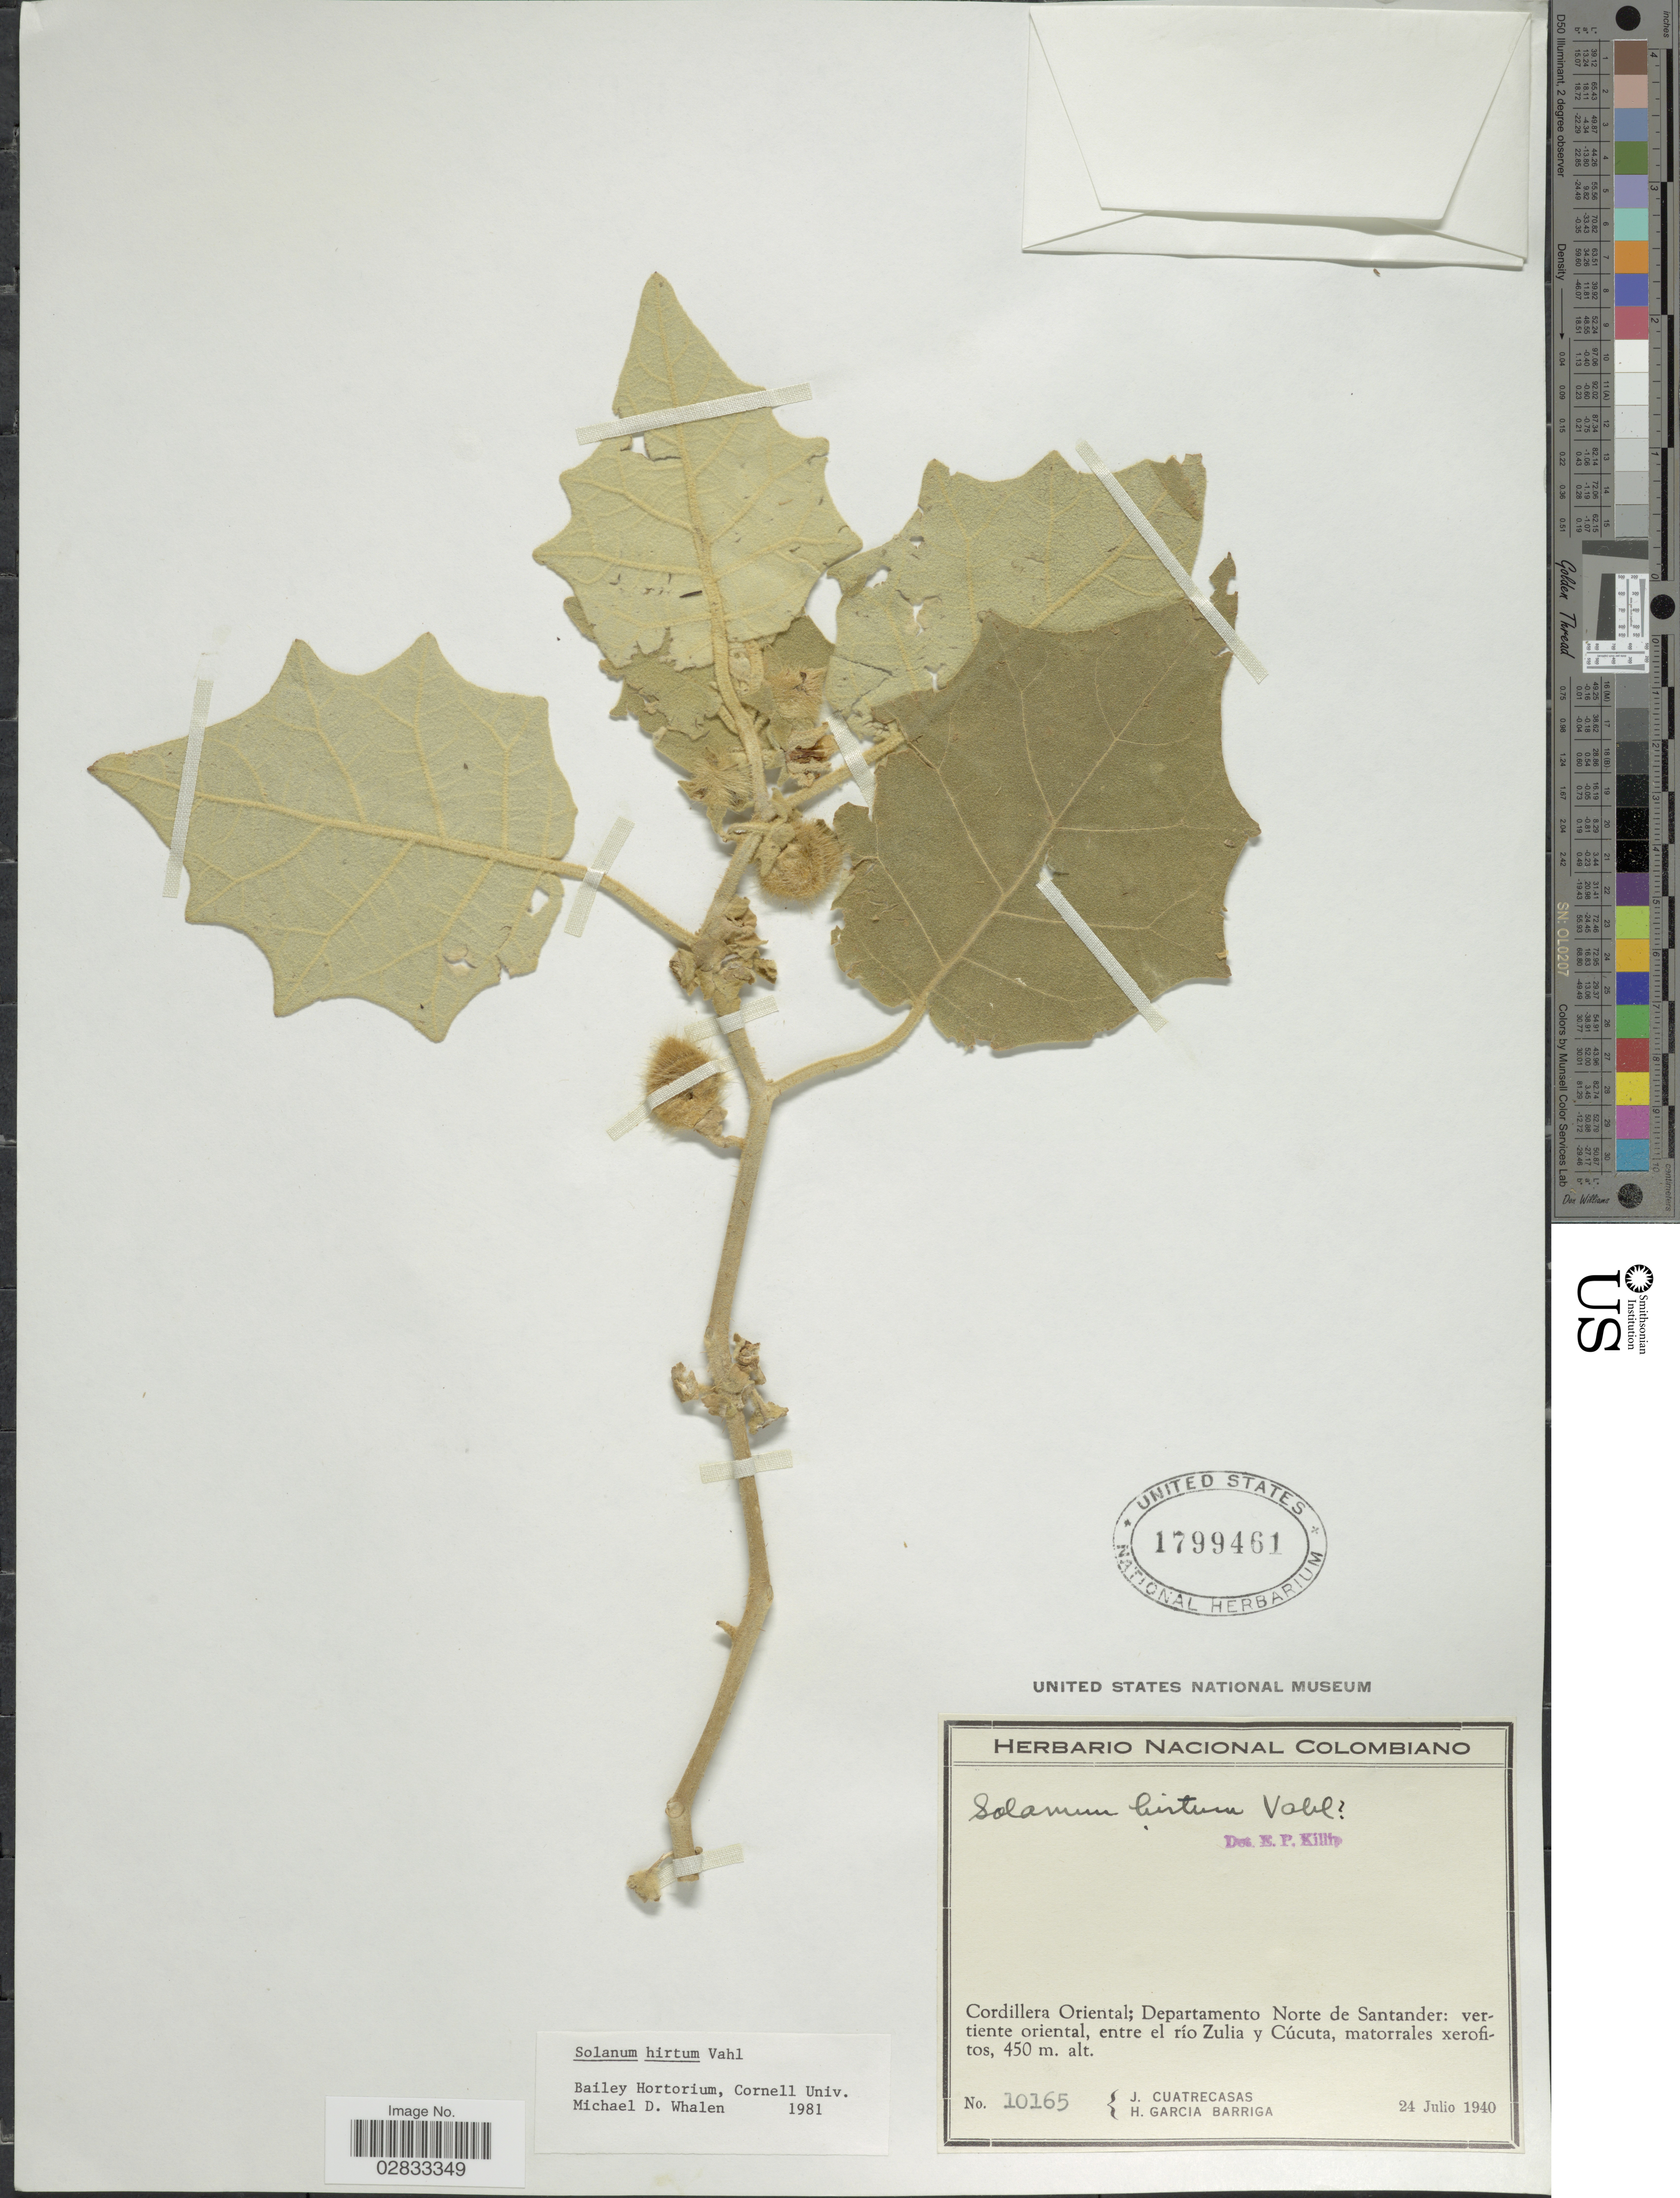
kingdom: Plantae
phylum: Tracheophyta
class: Magnoliopsida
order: Solanales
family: Solanaceae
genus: Solanum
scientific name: Solanum hirtum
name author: Vahl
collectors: J. Cuatrecasas & H. García Barriga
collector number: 10165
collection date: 1940-07-24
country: Colombia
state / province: Norte de Santander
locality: Cordillera Oriental; Departamento Norte de Santander; vertiente oriental, entre el río Zulia y Cúcuta.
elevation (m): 450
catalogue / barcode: US 1799461